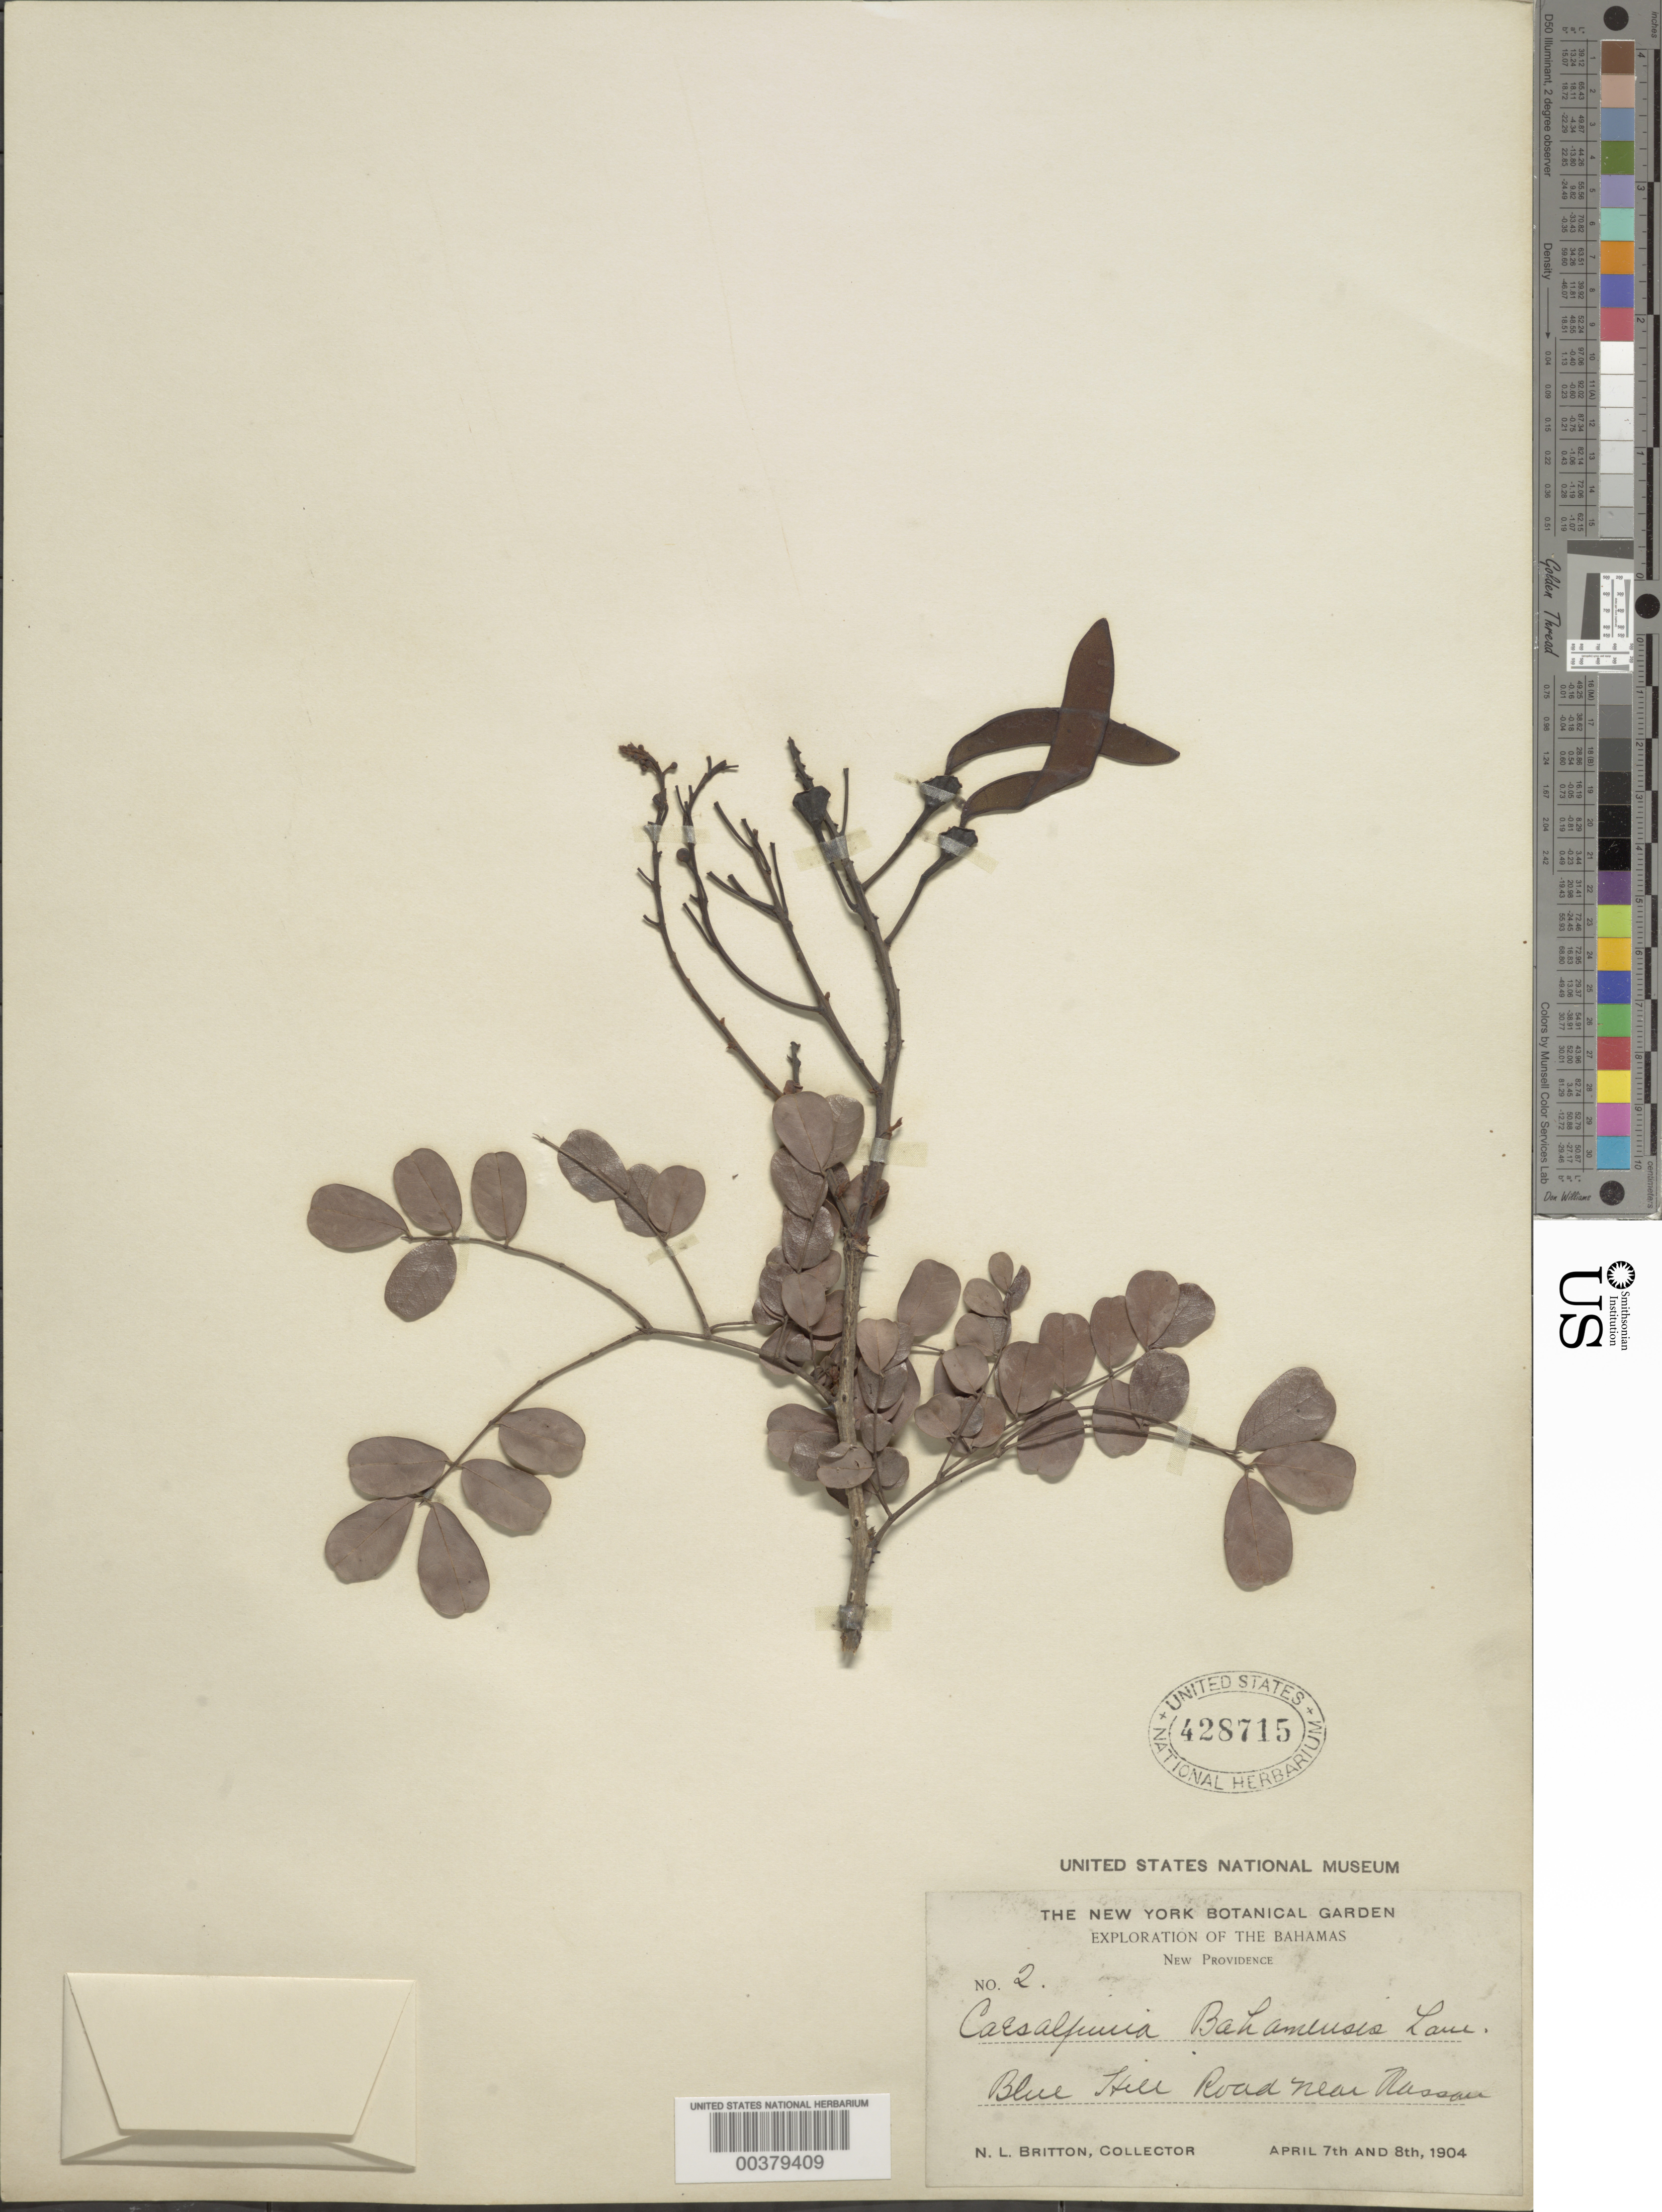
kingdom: Plantae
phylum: Tracheophyta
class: Magnoliopsida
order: Fabales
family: Fabaceae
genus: Caesalpinia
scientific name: Caesalpinia bahamensis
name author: Lam.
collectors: N. Britton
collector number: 2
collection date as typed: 07 Apr 1904 and 08 Apr 1904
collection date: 1904-04-07,1904-04-08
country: Bahamas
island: New Providence Island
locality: Blue hill road near nassau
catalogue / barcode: US 428715